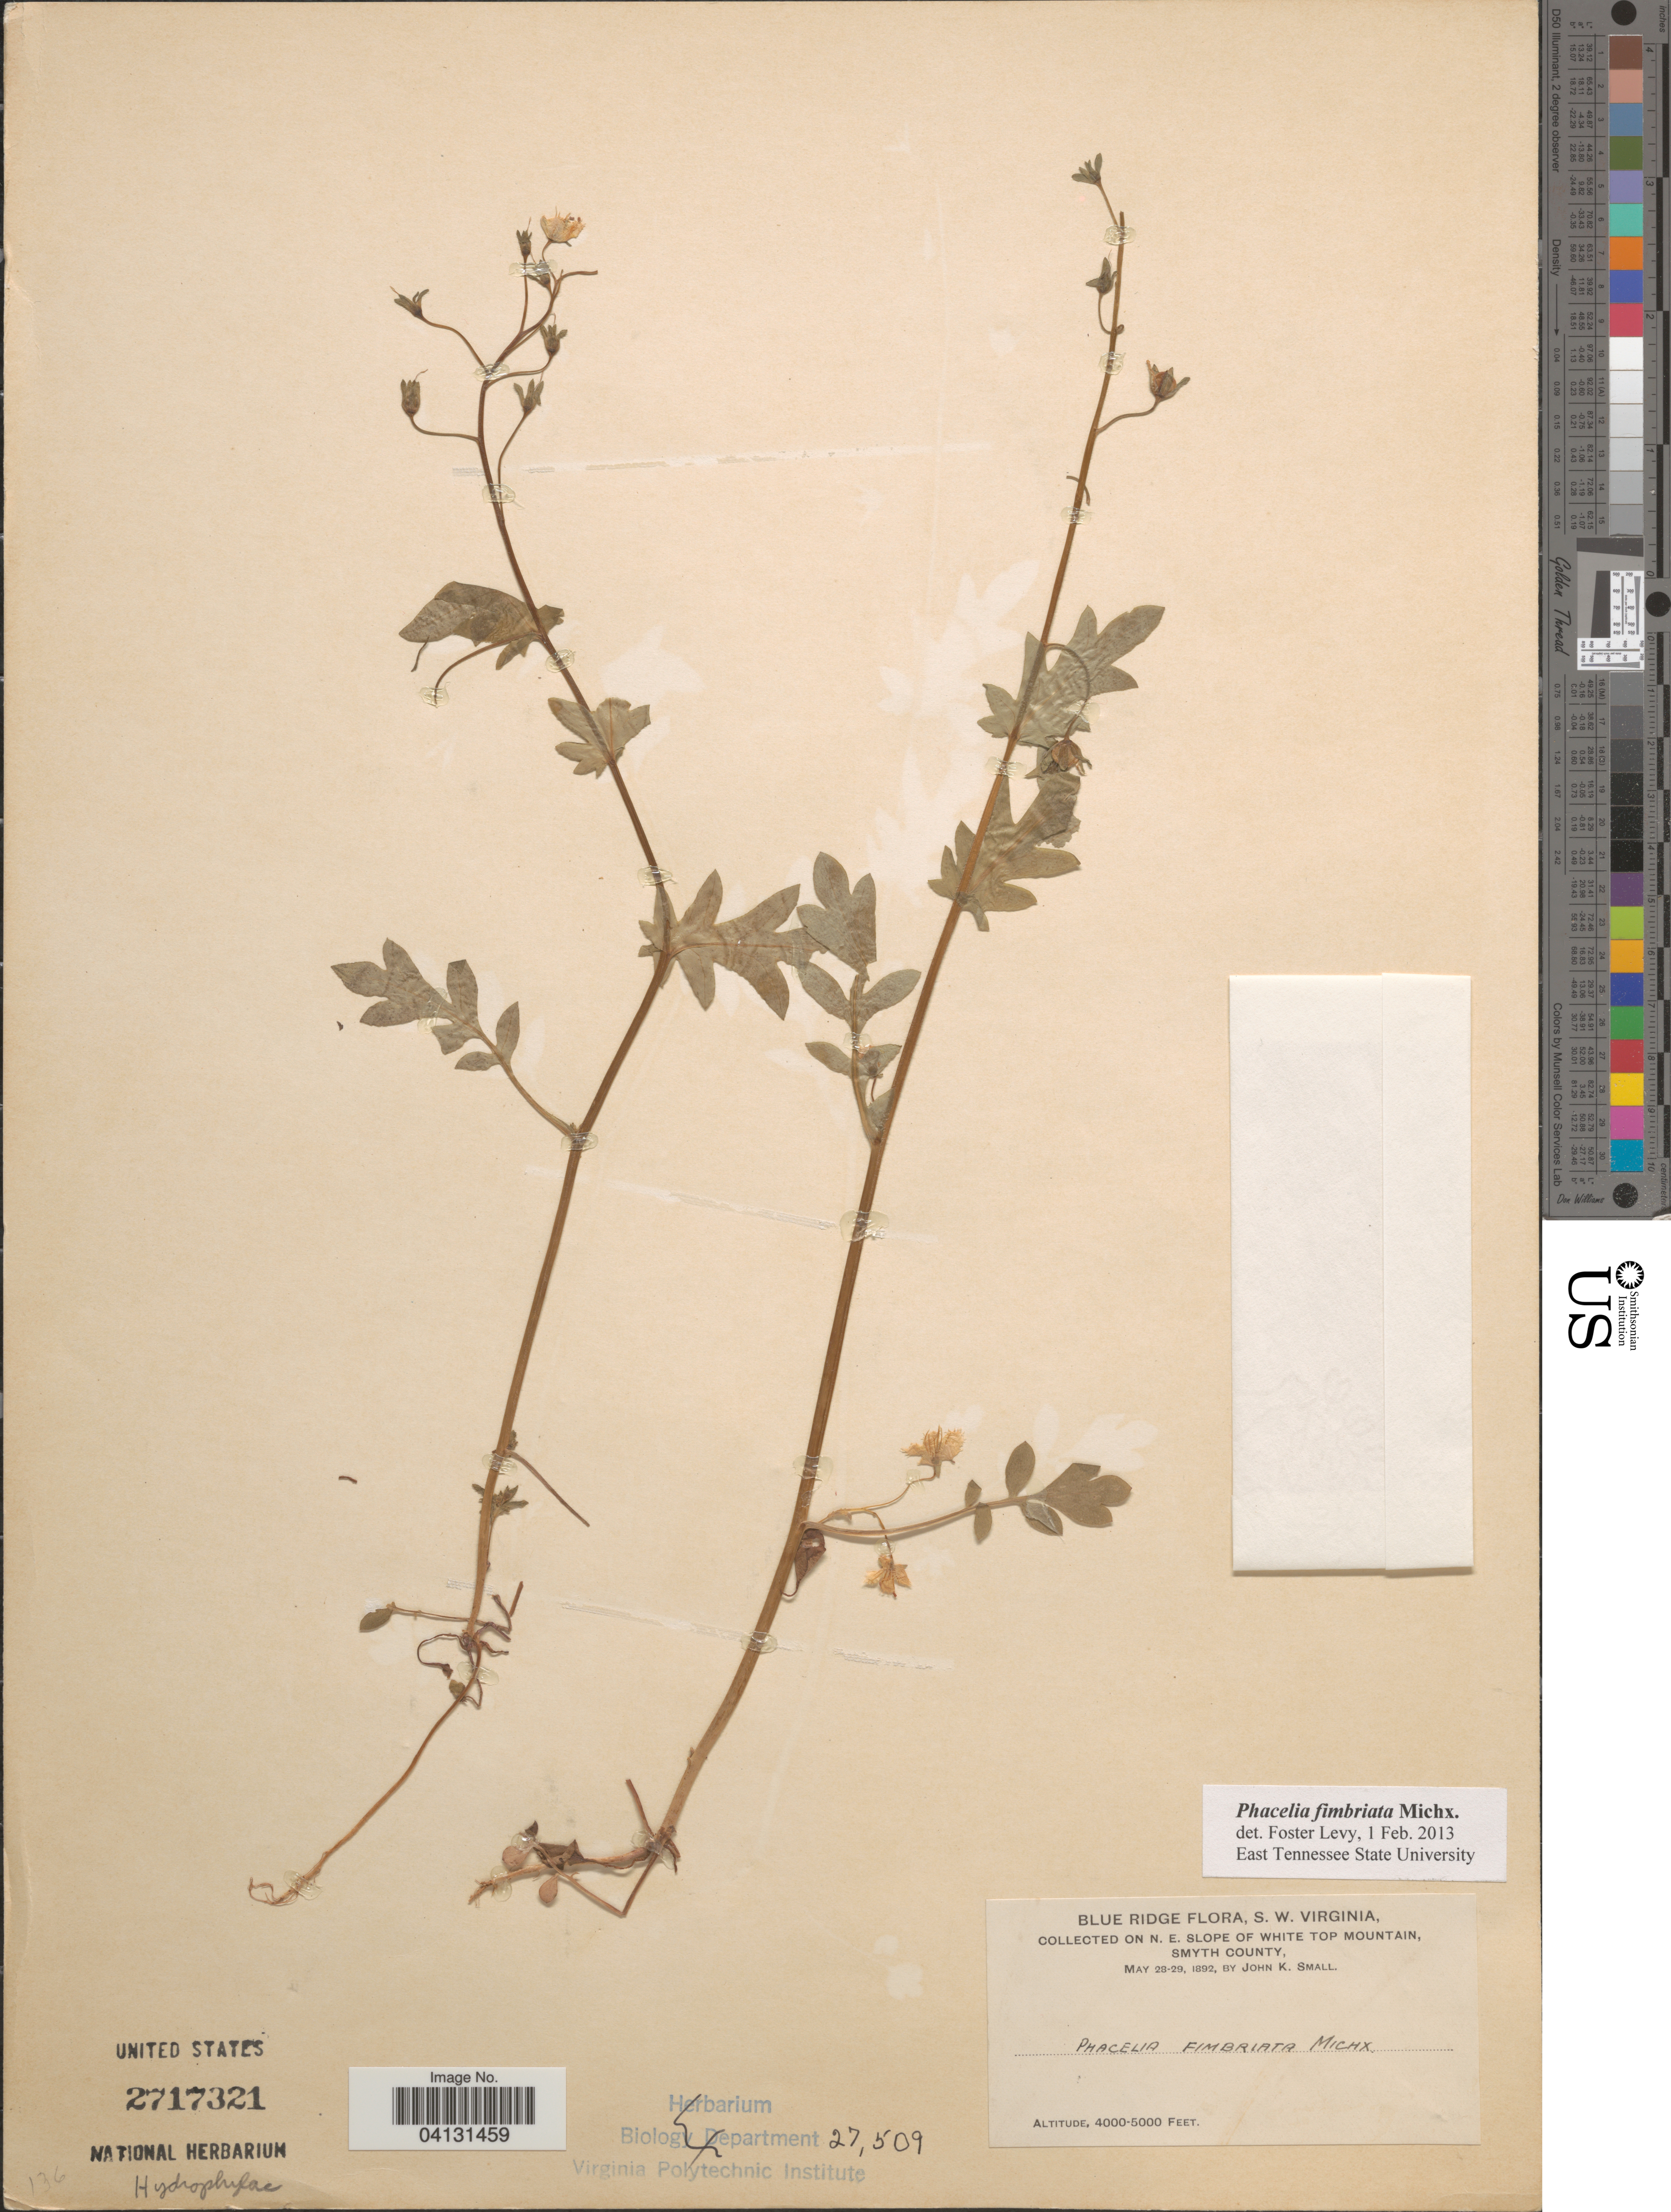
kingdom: Plantae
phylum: Tracheophyta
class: Magnoliopsida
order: Boraginales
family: Hydrophyllaceae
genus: Phacelia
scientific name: Phacelia fimbriata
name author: Michx.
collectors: J. K. Small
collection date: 1892-05-28/1892-05-29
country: United States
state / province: Virginia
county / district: Smyth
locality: Blue Ridge, S. W. Virginia. On N. E. slope of White Top Mountain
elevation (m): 1219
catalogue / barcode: US 2717321